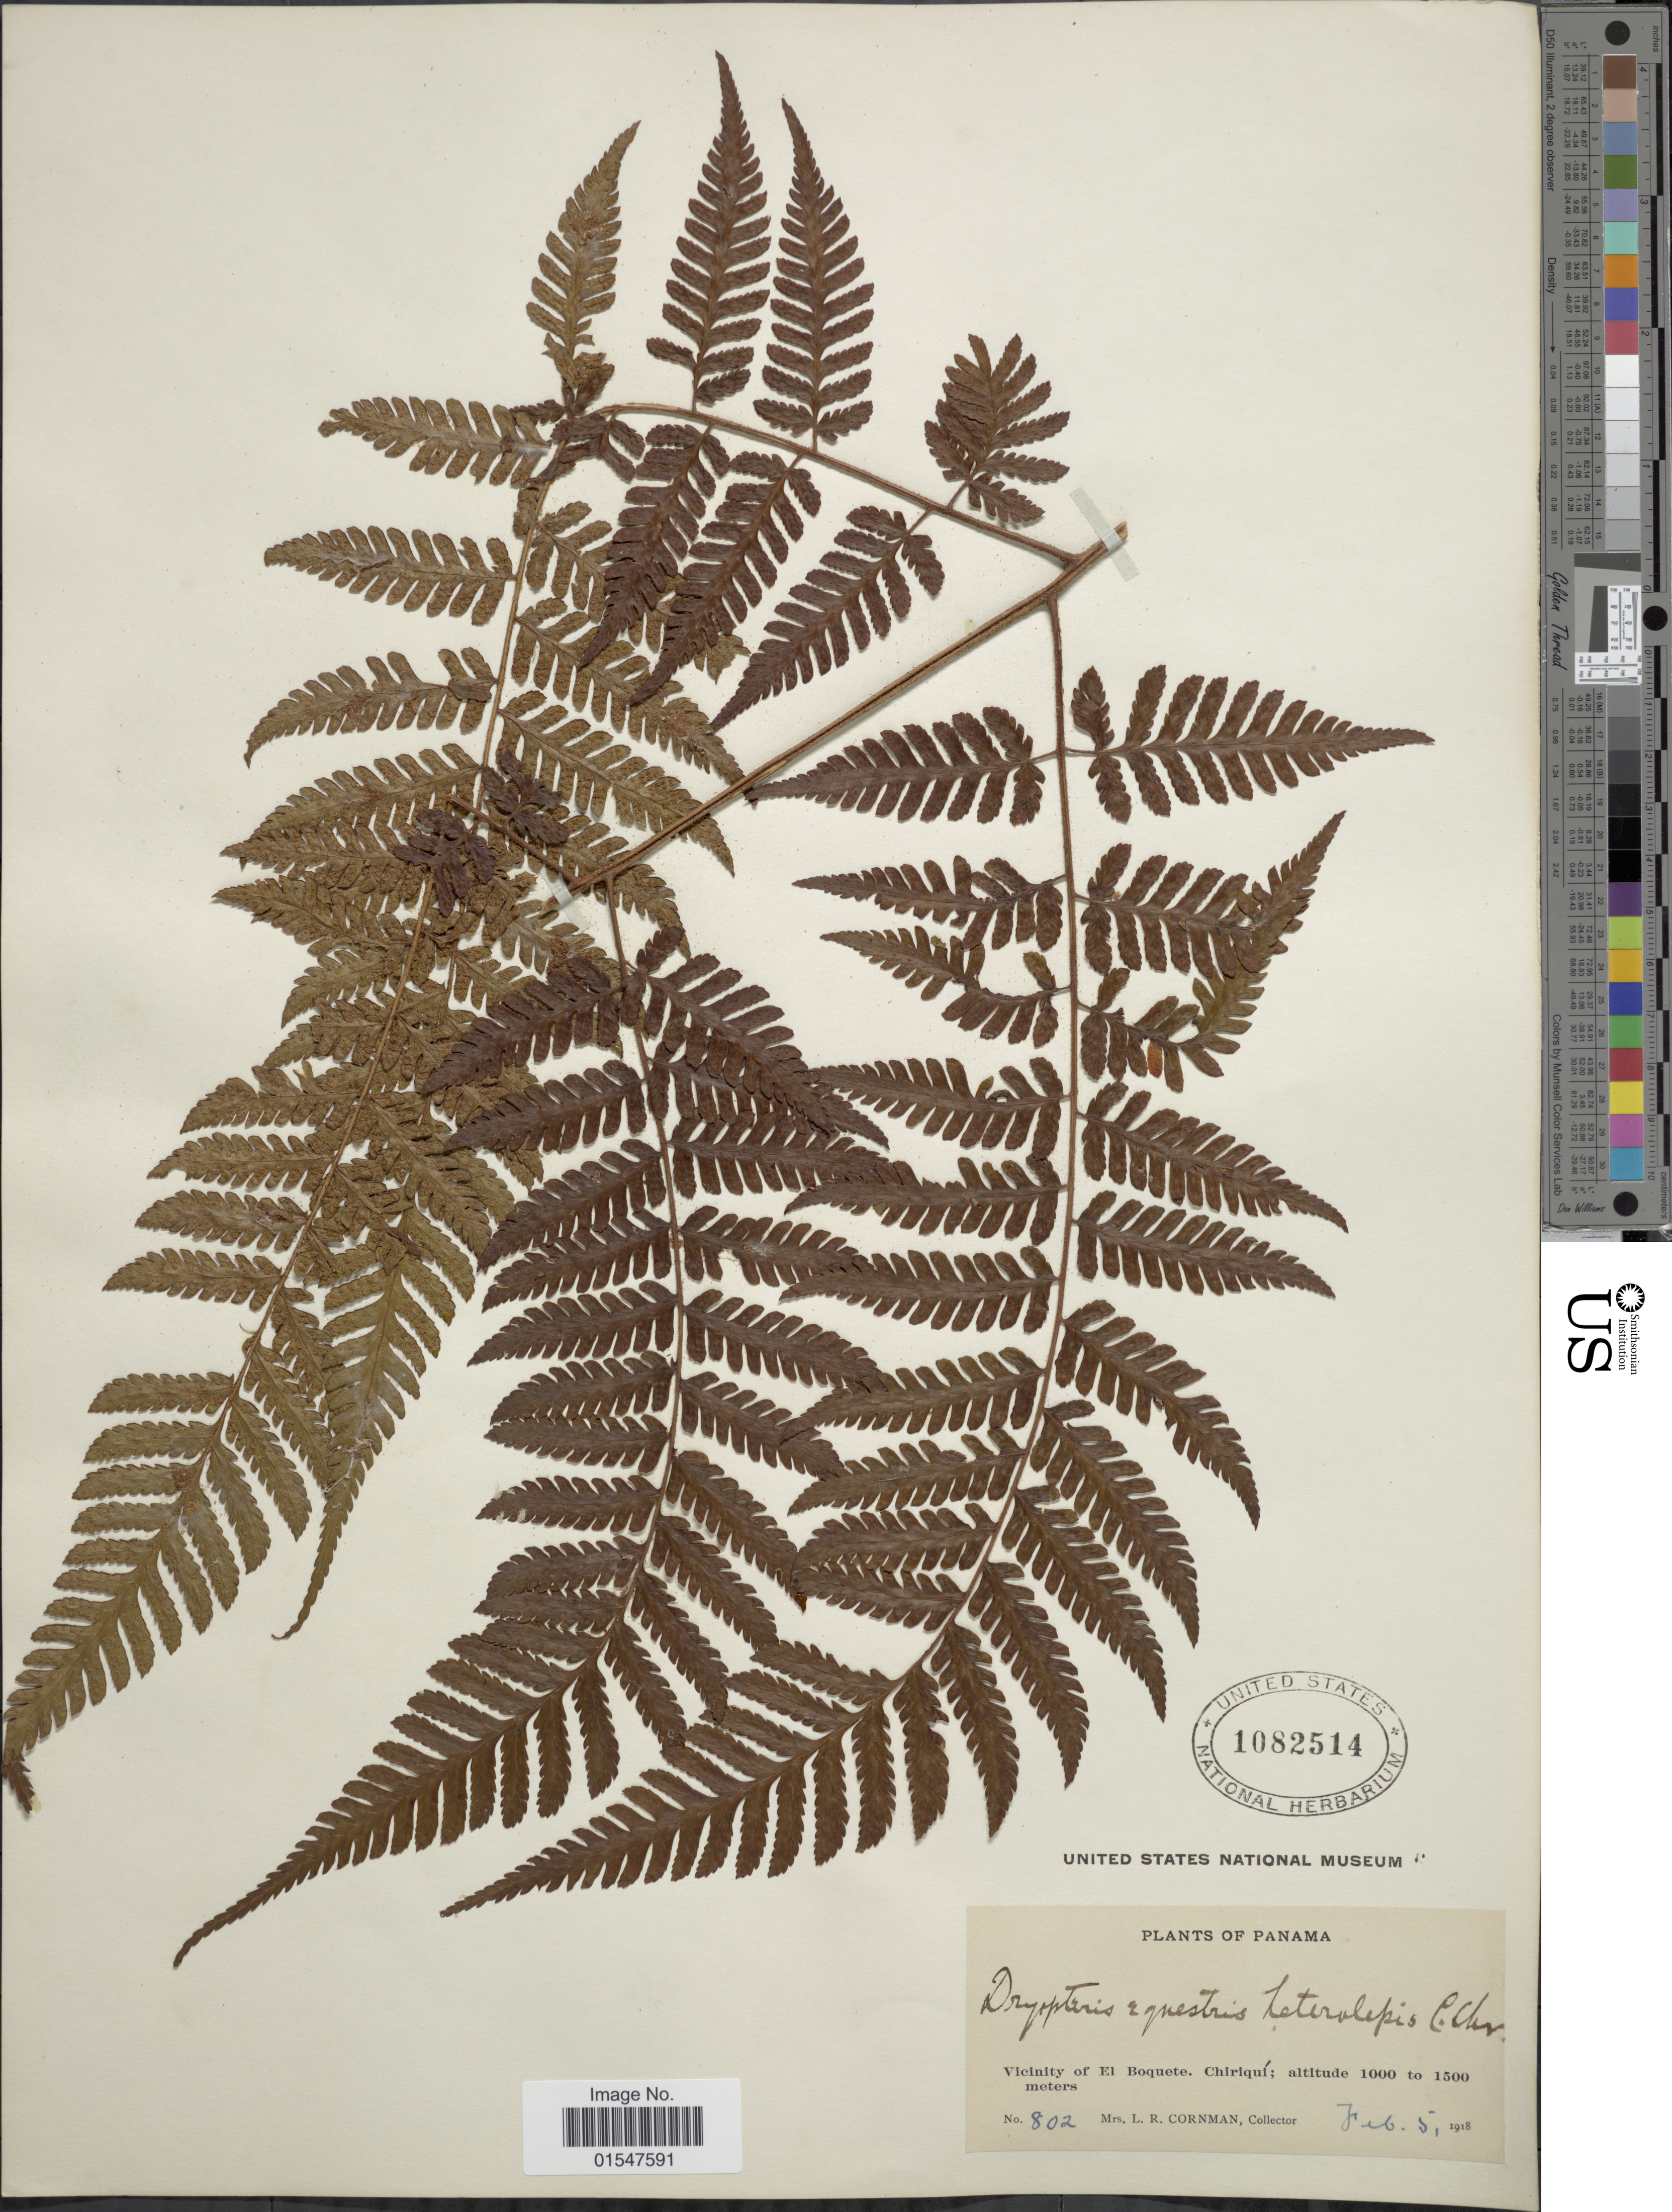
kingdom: Plantae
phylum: Tracheophyta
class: Polypodiopsida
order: Polypodiales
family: Dryopteridaceae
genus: Ctenitis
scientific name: Ctenitis equestris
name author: (Kunze) Ching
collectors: L. Cornman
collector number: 802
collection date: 1918-02-05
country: Panama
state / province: Chiriqui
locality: Vicinity of El Boquete, Chiriqui.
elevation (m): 1000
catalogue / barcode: US 1082514